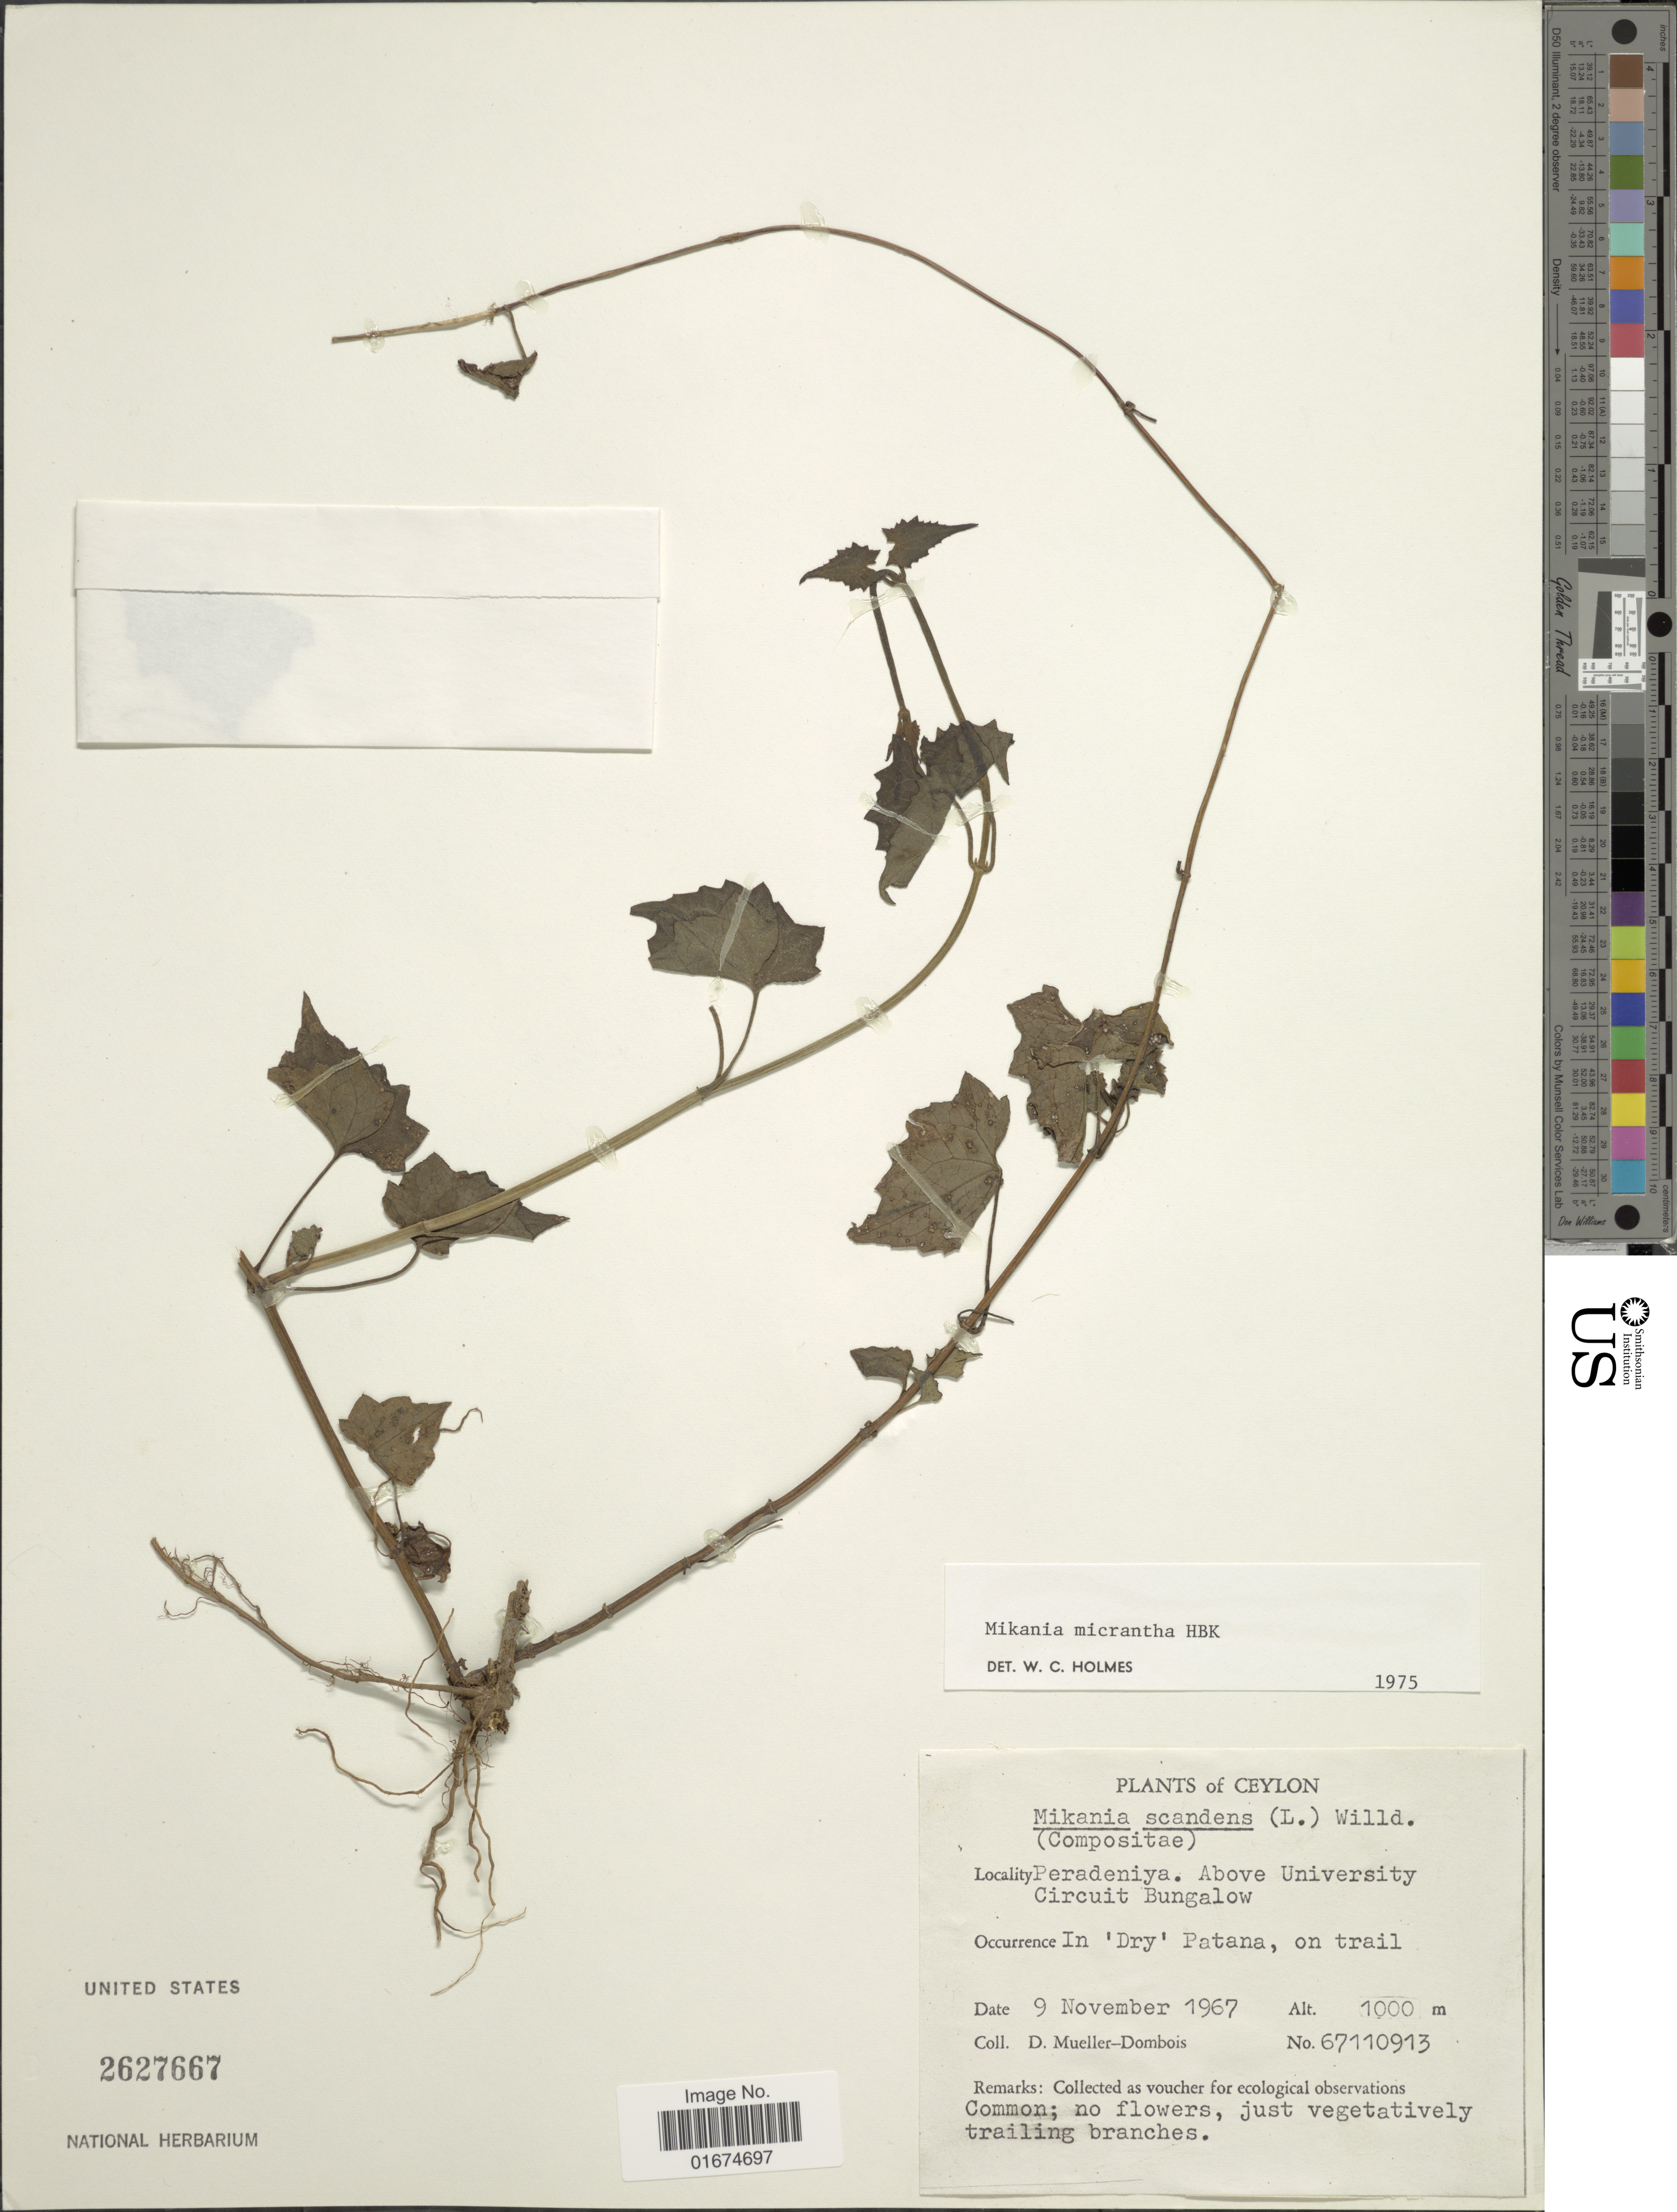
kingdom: Plantae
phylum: Tracheophyta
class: Magnoliopsida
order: Asterales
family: Asteraceae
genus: Mikania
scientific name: Mikania micrantha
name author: Kunth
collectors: D. Mueller-Dombois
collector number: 67110913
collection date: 1967-11-09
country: Sri Lanka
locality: Ceylon. Peradeniya. Above University Circuit Bungalow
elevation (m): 1000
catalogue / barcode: US 2627667